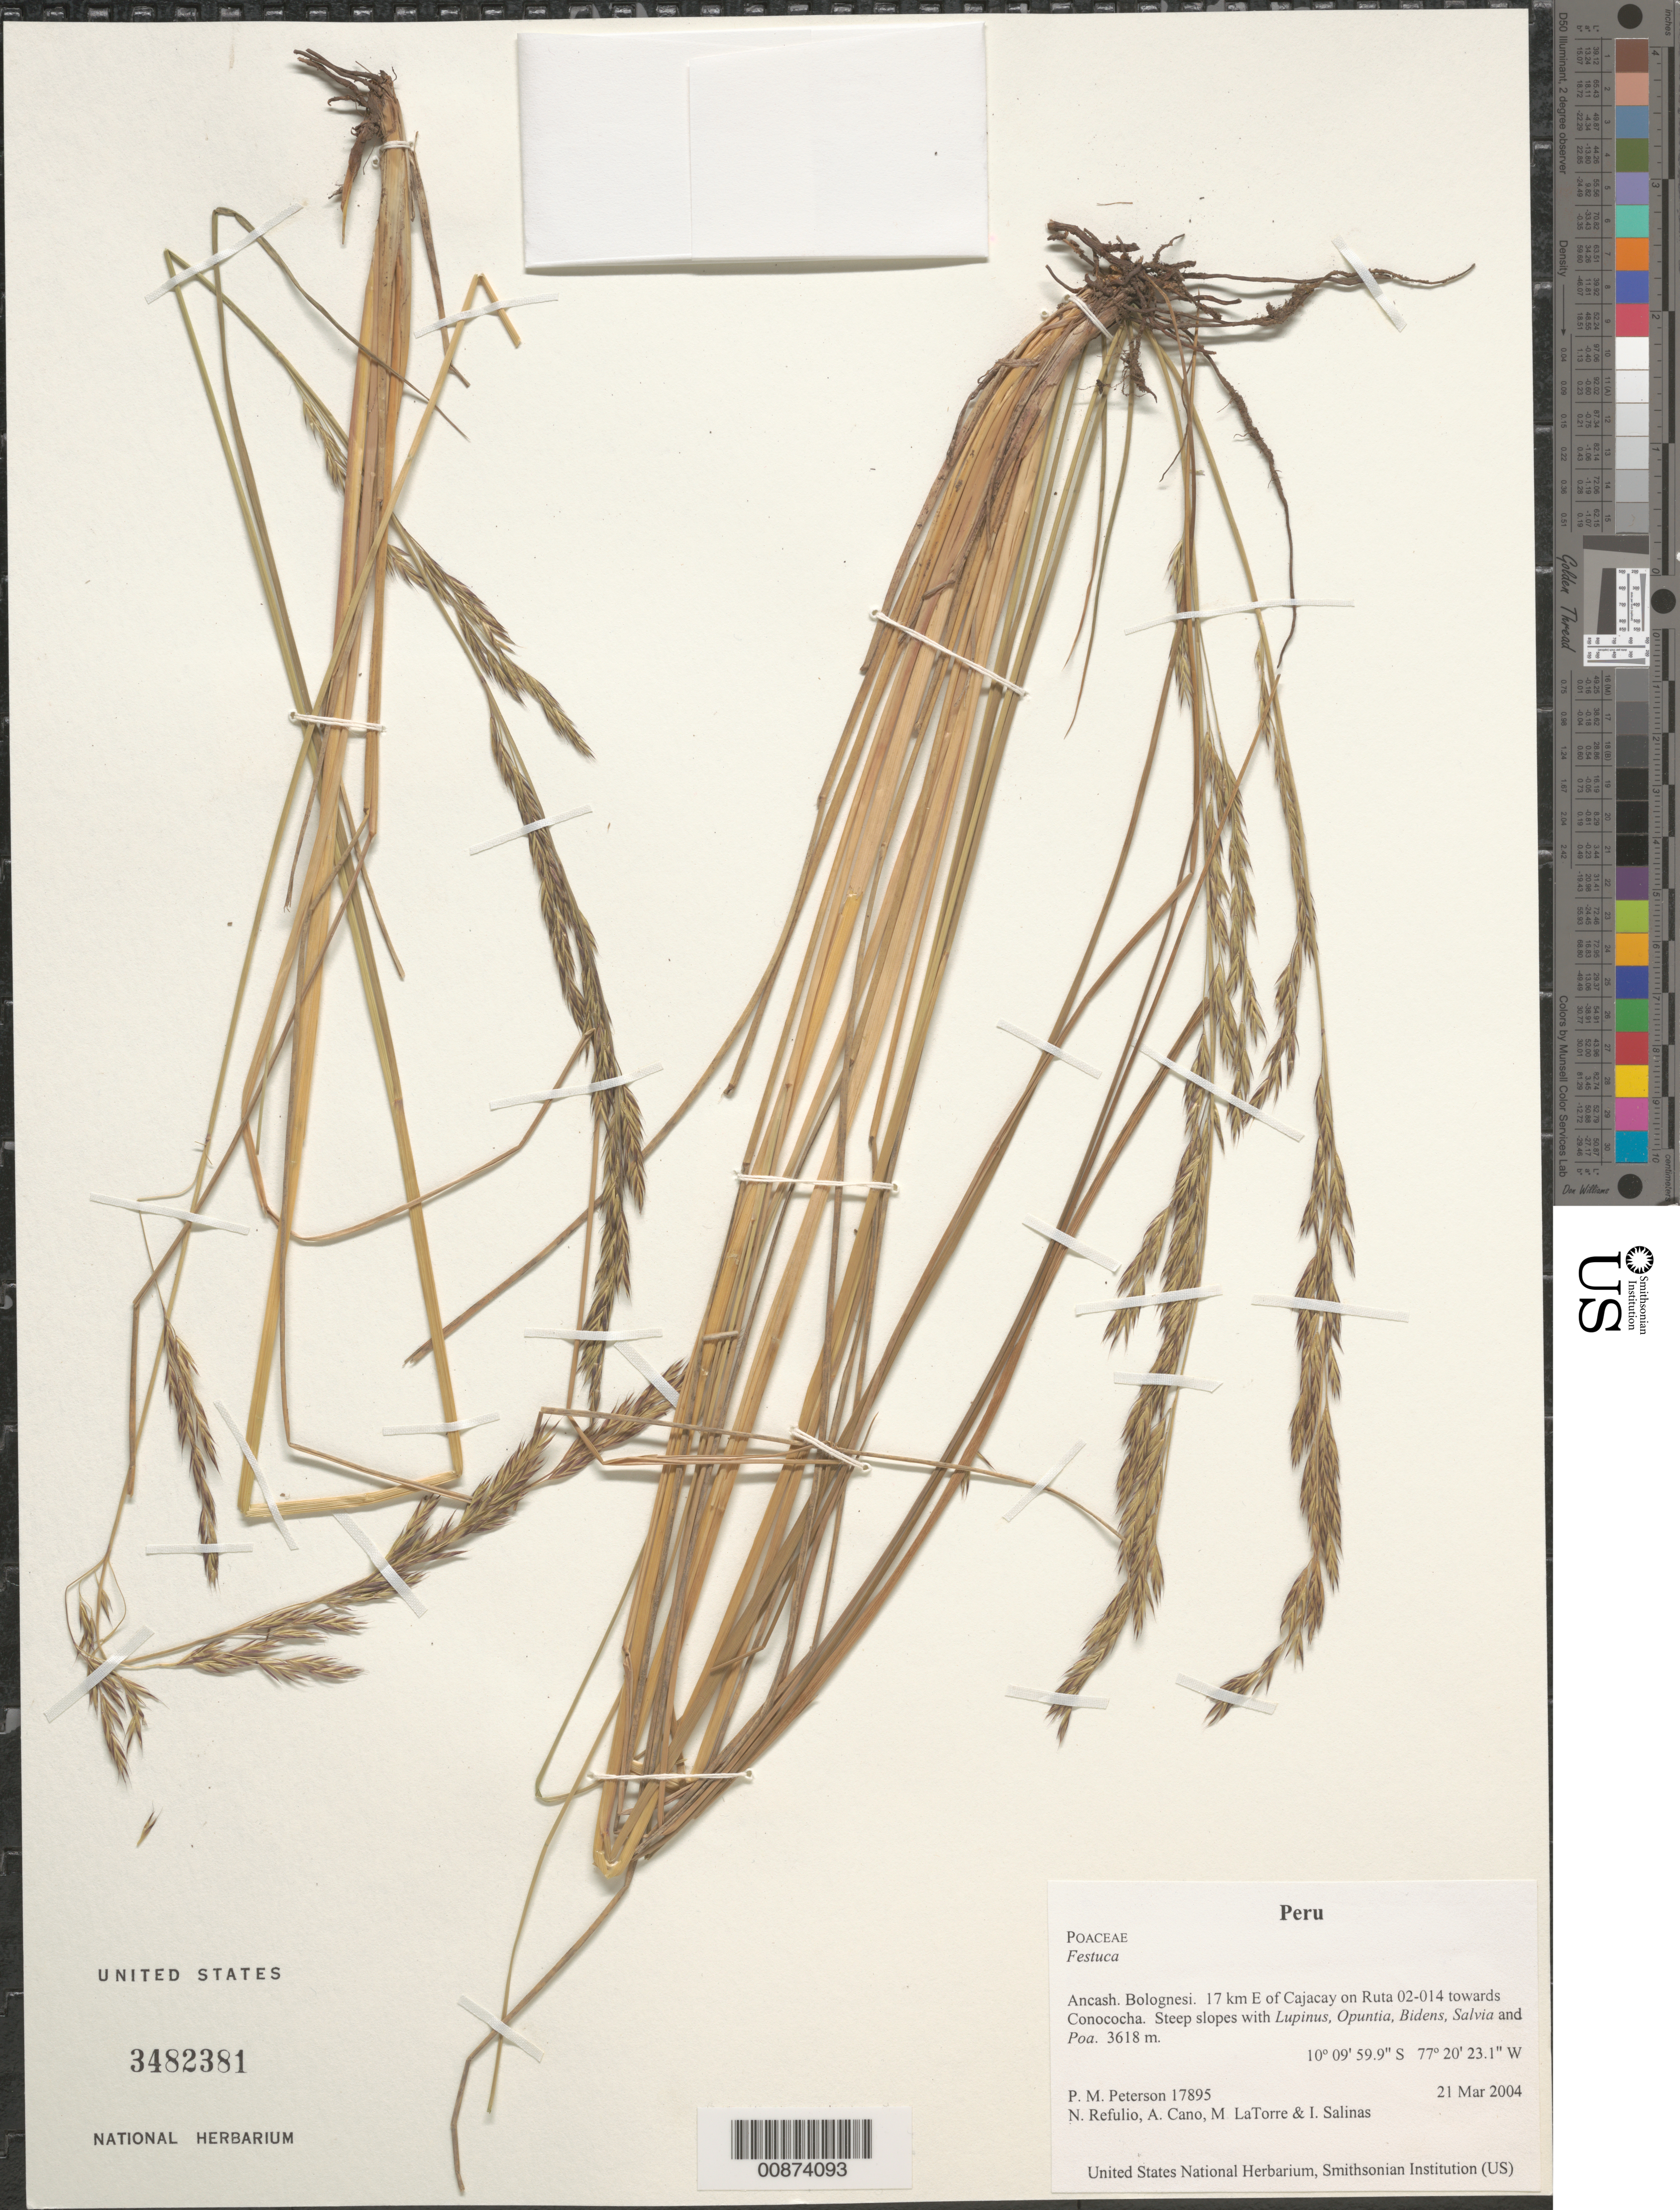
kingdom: Plantae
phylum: Tracheophyta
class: Liliopsida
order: Poales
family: Poaceae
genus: Festuca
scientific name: Festuca sp.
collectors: P. M. Peterson, N. Refulio-Rodríguez, A. Cano, M. Torre & I. Salinas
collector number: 17895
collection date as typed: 21 Mar 2004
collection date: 2004-03-21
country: Peru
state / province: Ancash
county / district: Bolognesi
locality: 17 km E of Cajacay on Ruta 02-014 towards Conococha. Steep slopes with Lupinus, Opuntia, Bidens, Salvia and Poa.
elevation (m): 3618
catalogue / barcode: US 3482381